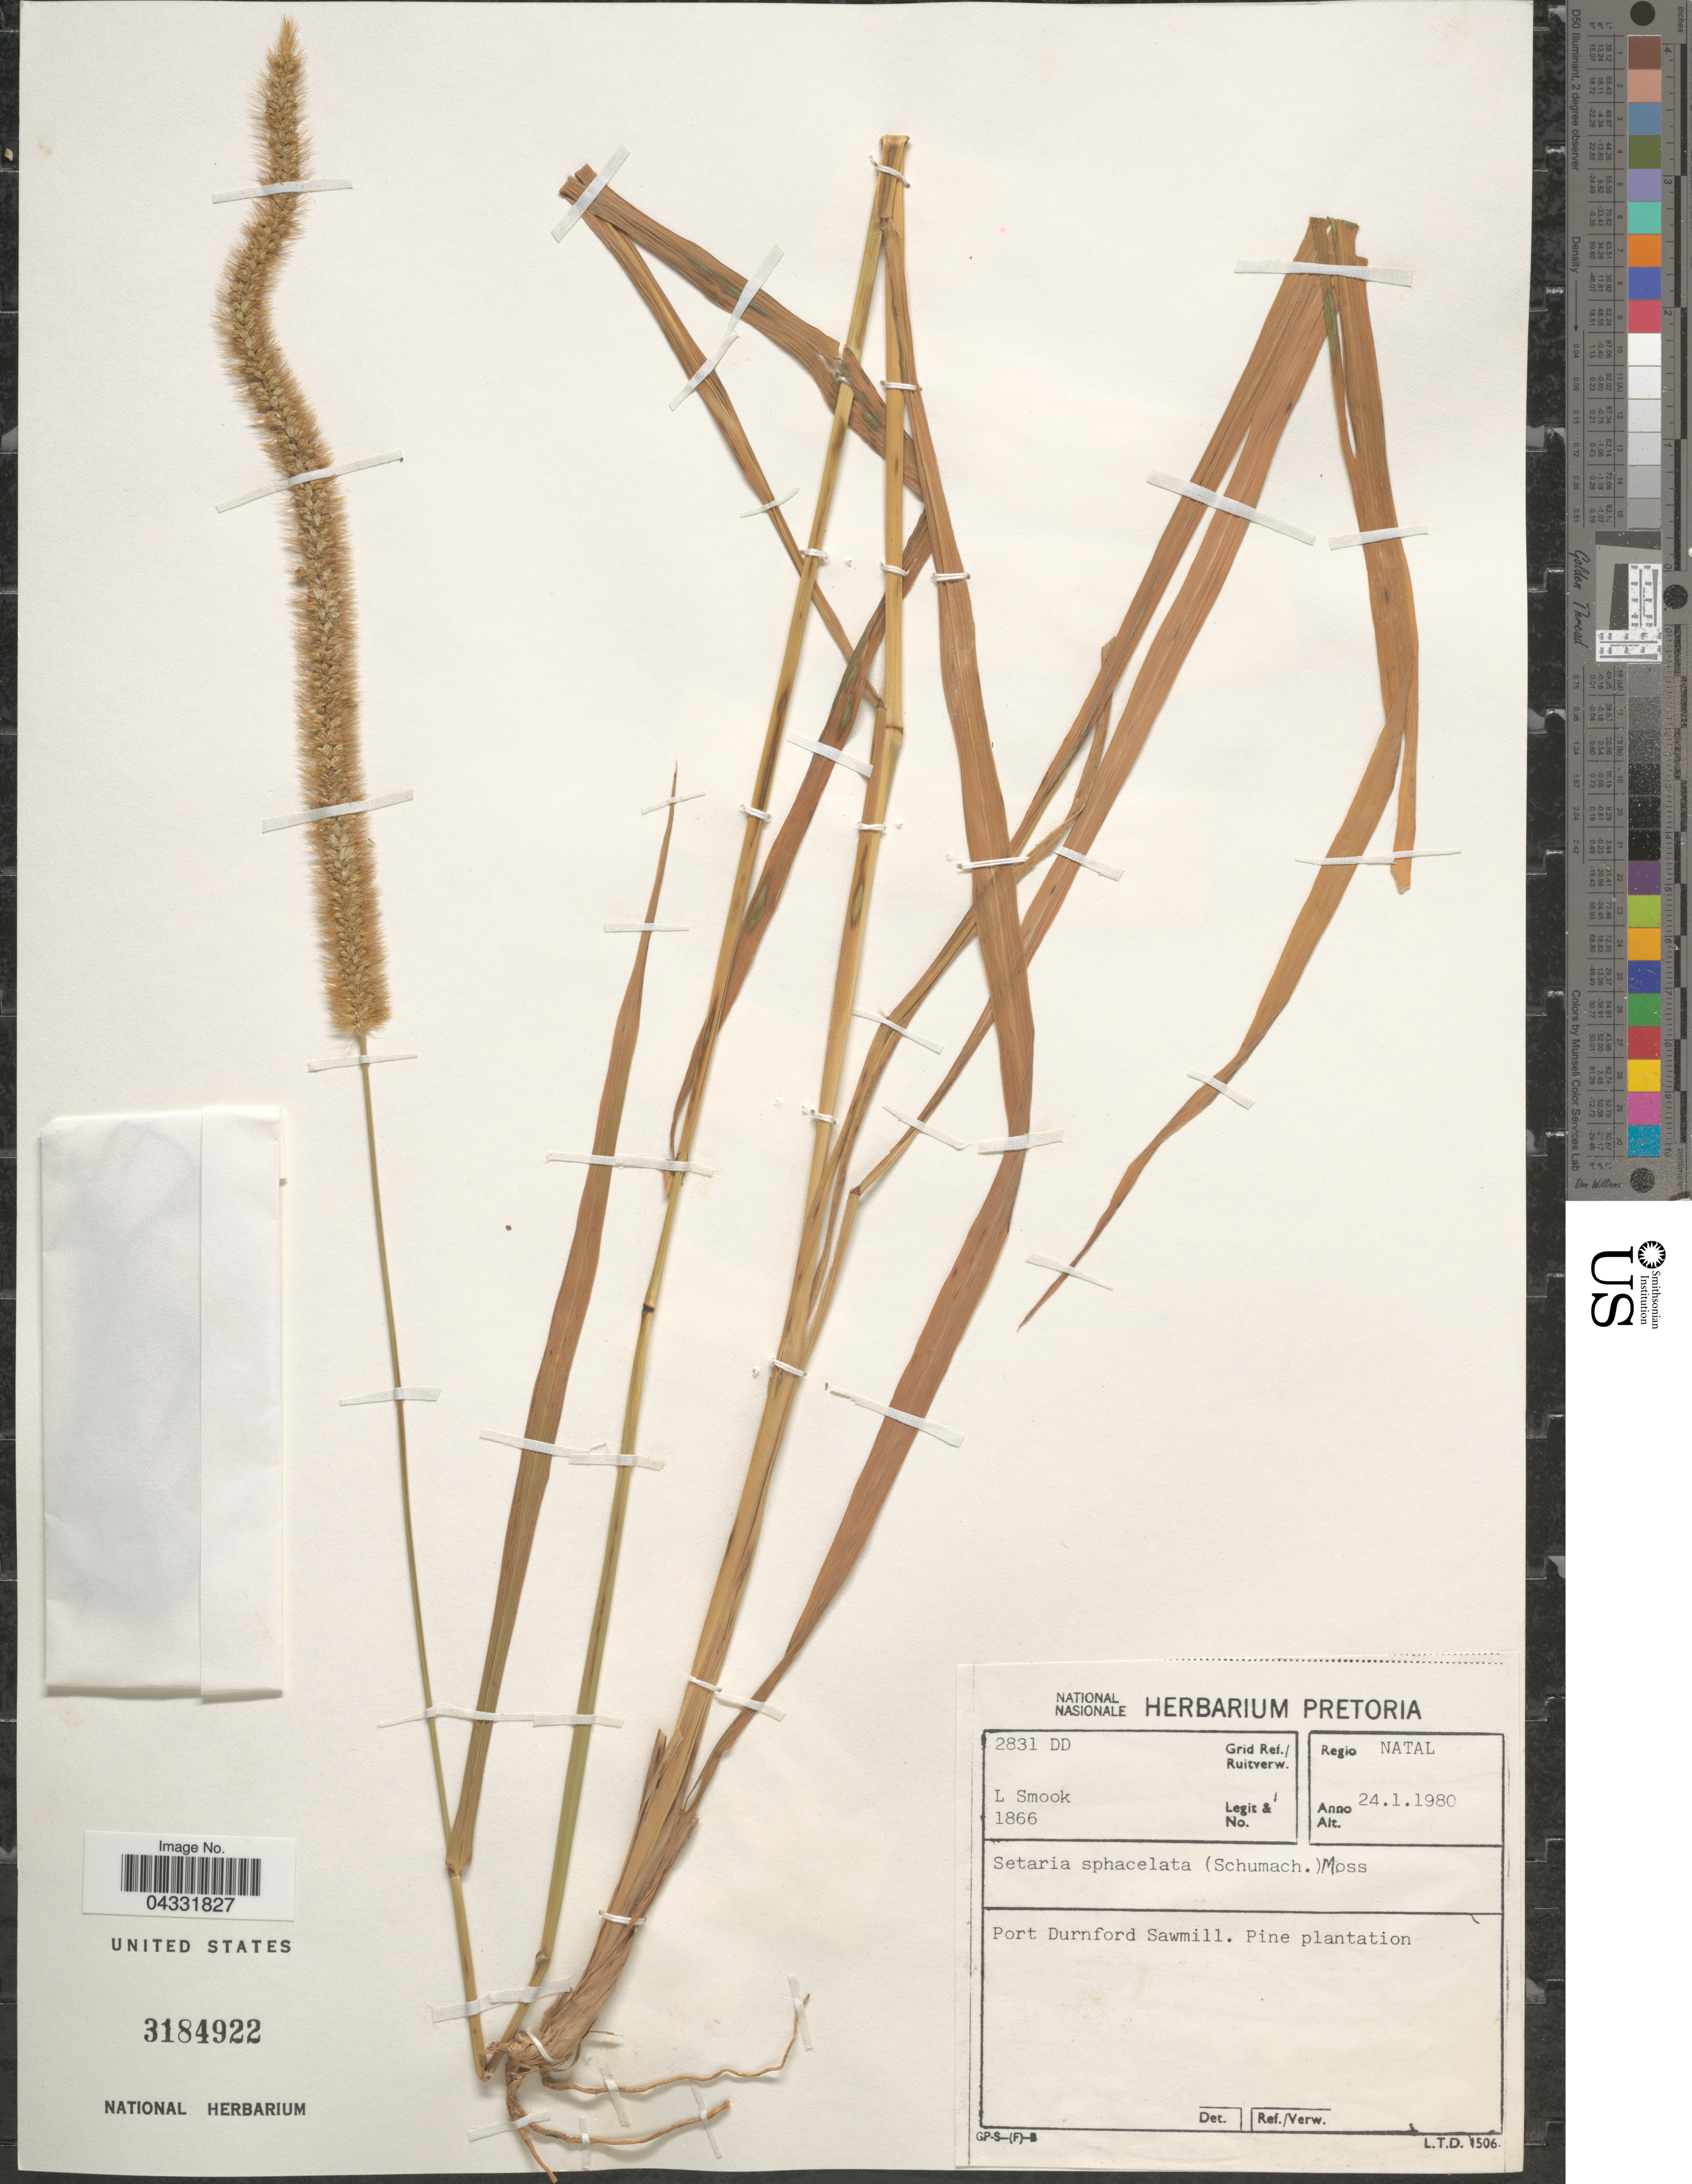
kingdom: Plantae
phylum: Tracheophyta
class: Liliopsida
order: Poales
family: Poaceae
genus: Setaria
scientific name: Setaria sphacelata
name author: (Schumach.) Stapf & Hubb. ex Moss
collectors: L. Smook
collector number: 1866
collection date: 1980-01-24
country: South Africa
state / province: KwaZulu-Natal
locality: Grid Ref./ Ruitverw. 2831 DD. Regio Natal. Port Durnford Sawmill.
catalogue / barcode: US 3184922